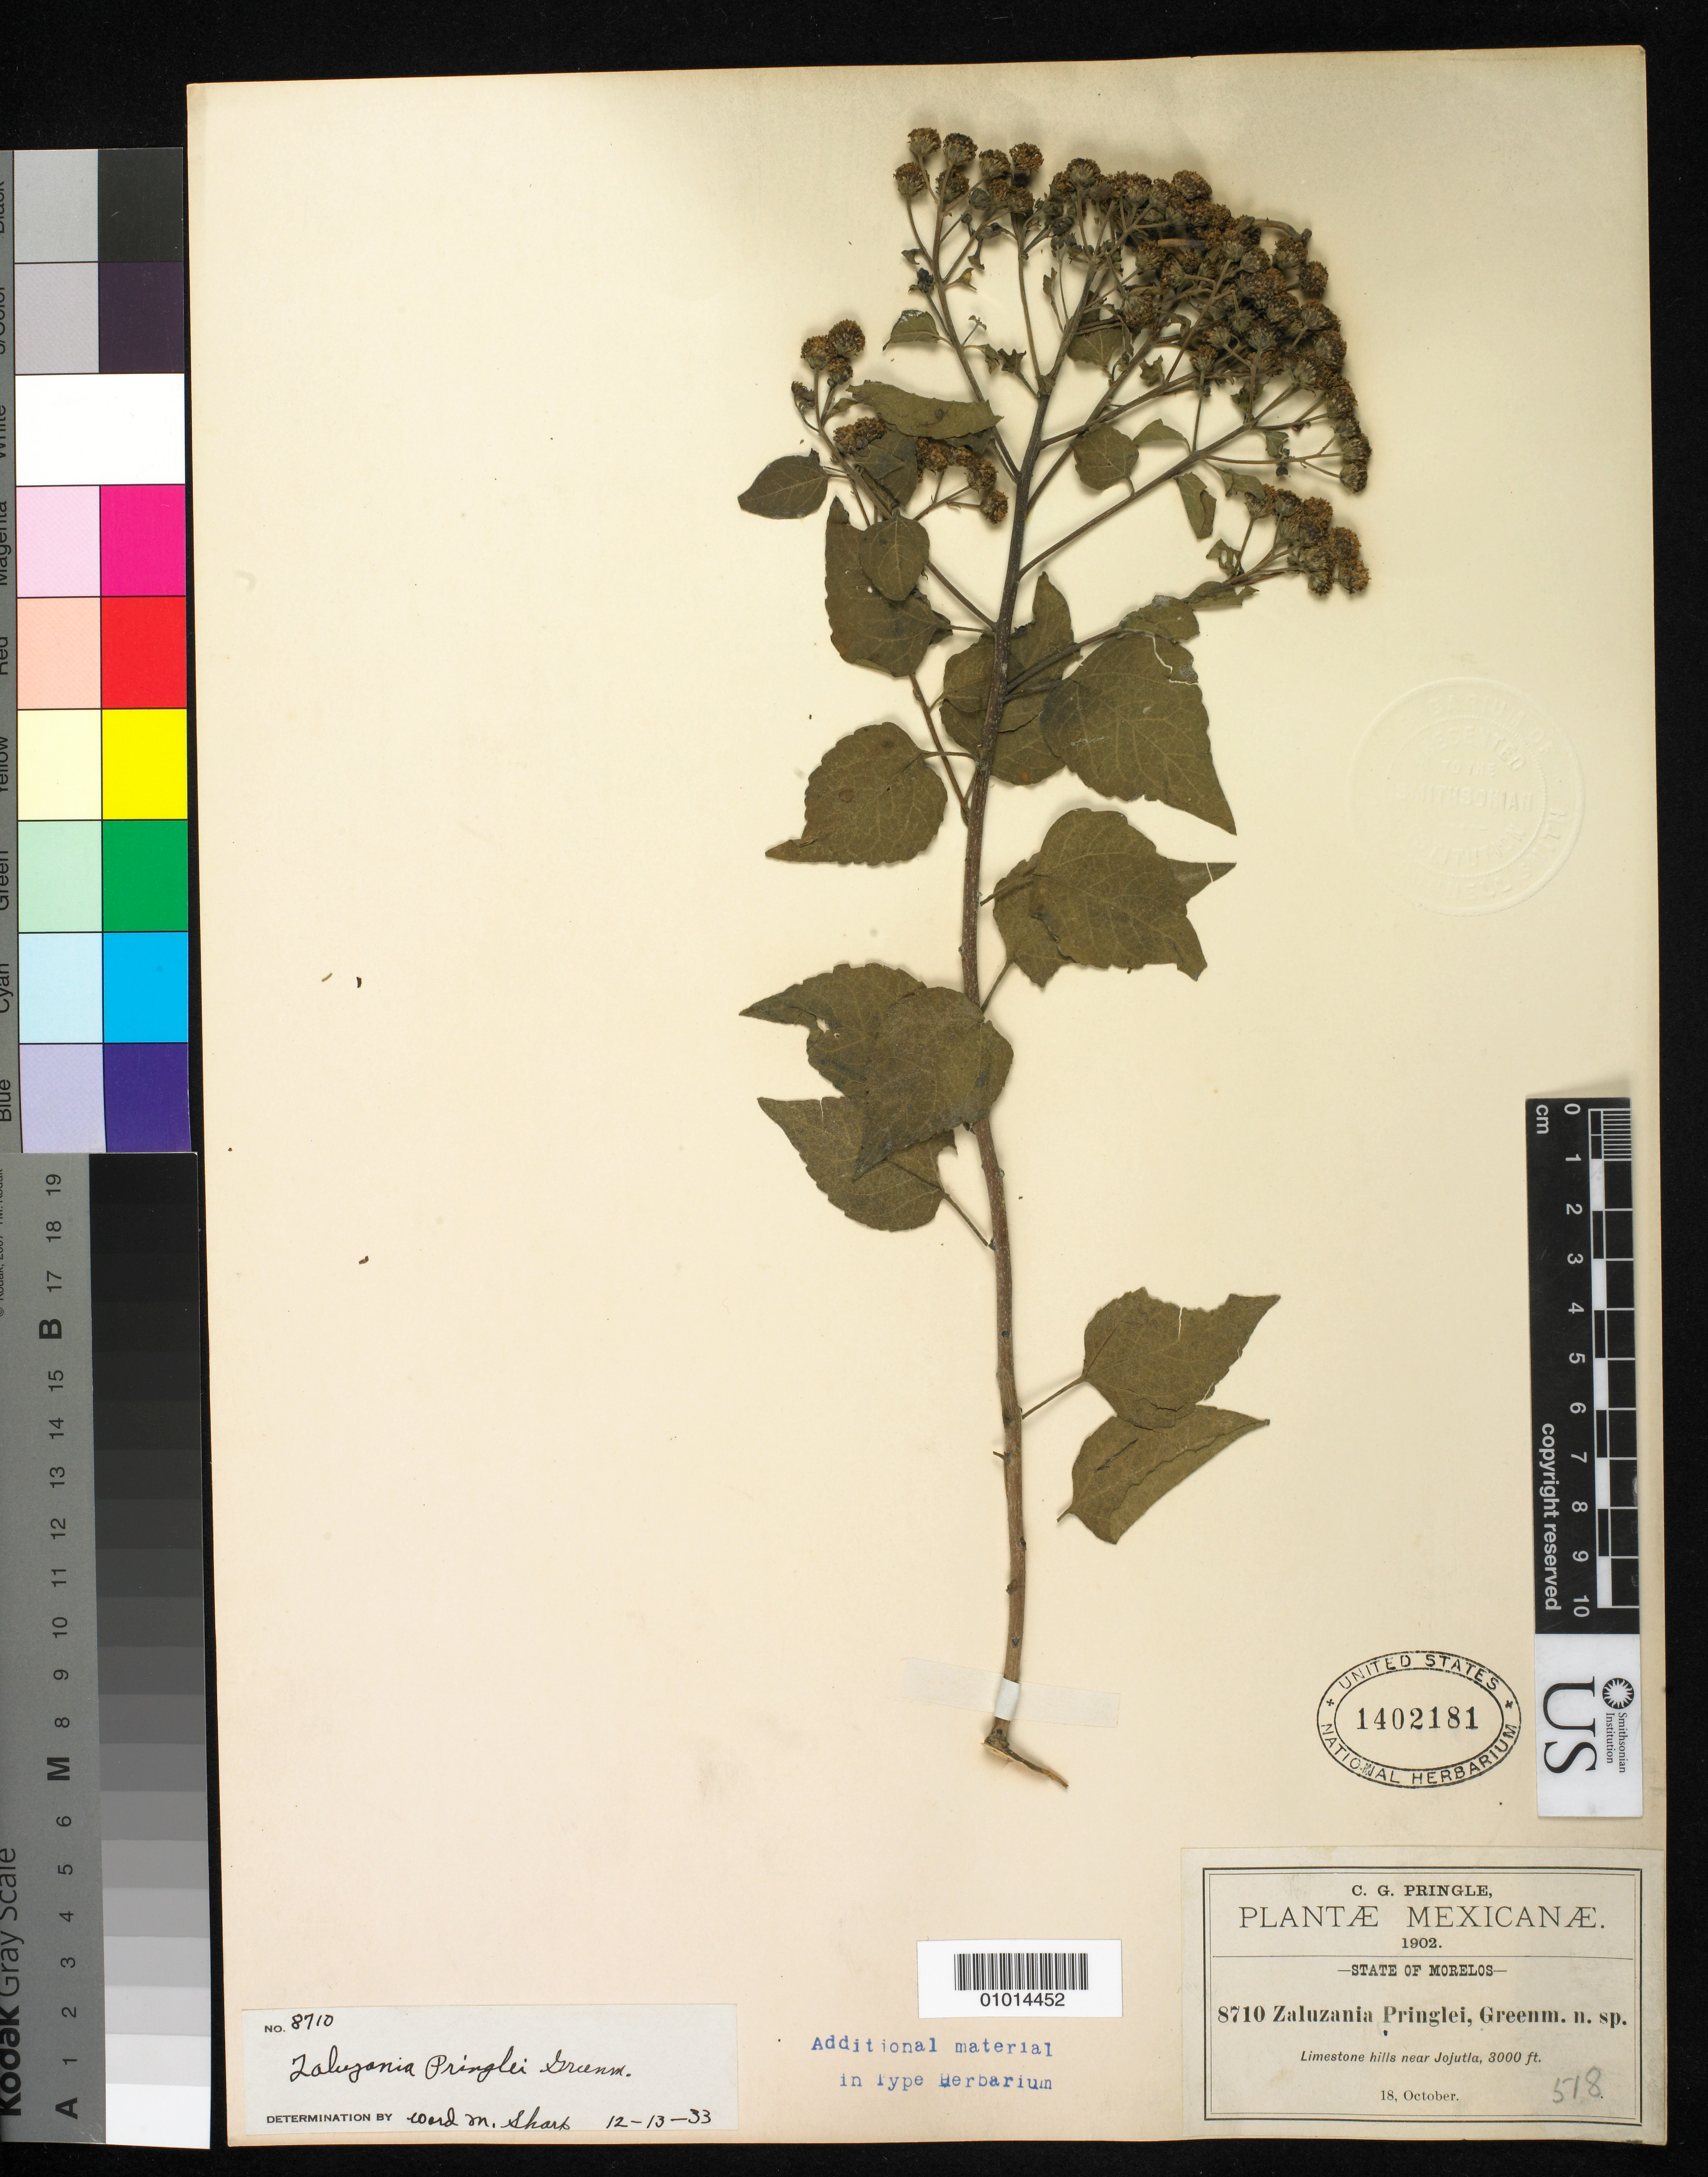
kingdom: Plantae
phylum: Tracheophyta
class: Magnoliopsida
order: Asterales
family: Asteraceae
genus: Zaluzania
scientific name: Zaluzania pringlei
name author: Greenm.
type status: Isotype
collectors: C. G. Pringle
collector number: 8710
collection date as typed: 18 Oct 1902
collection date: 1902-10-18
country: Mexico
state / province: Morelos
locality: Near Jojutla.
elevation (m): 914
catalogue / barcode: US 1402181